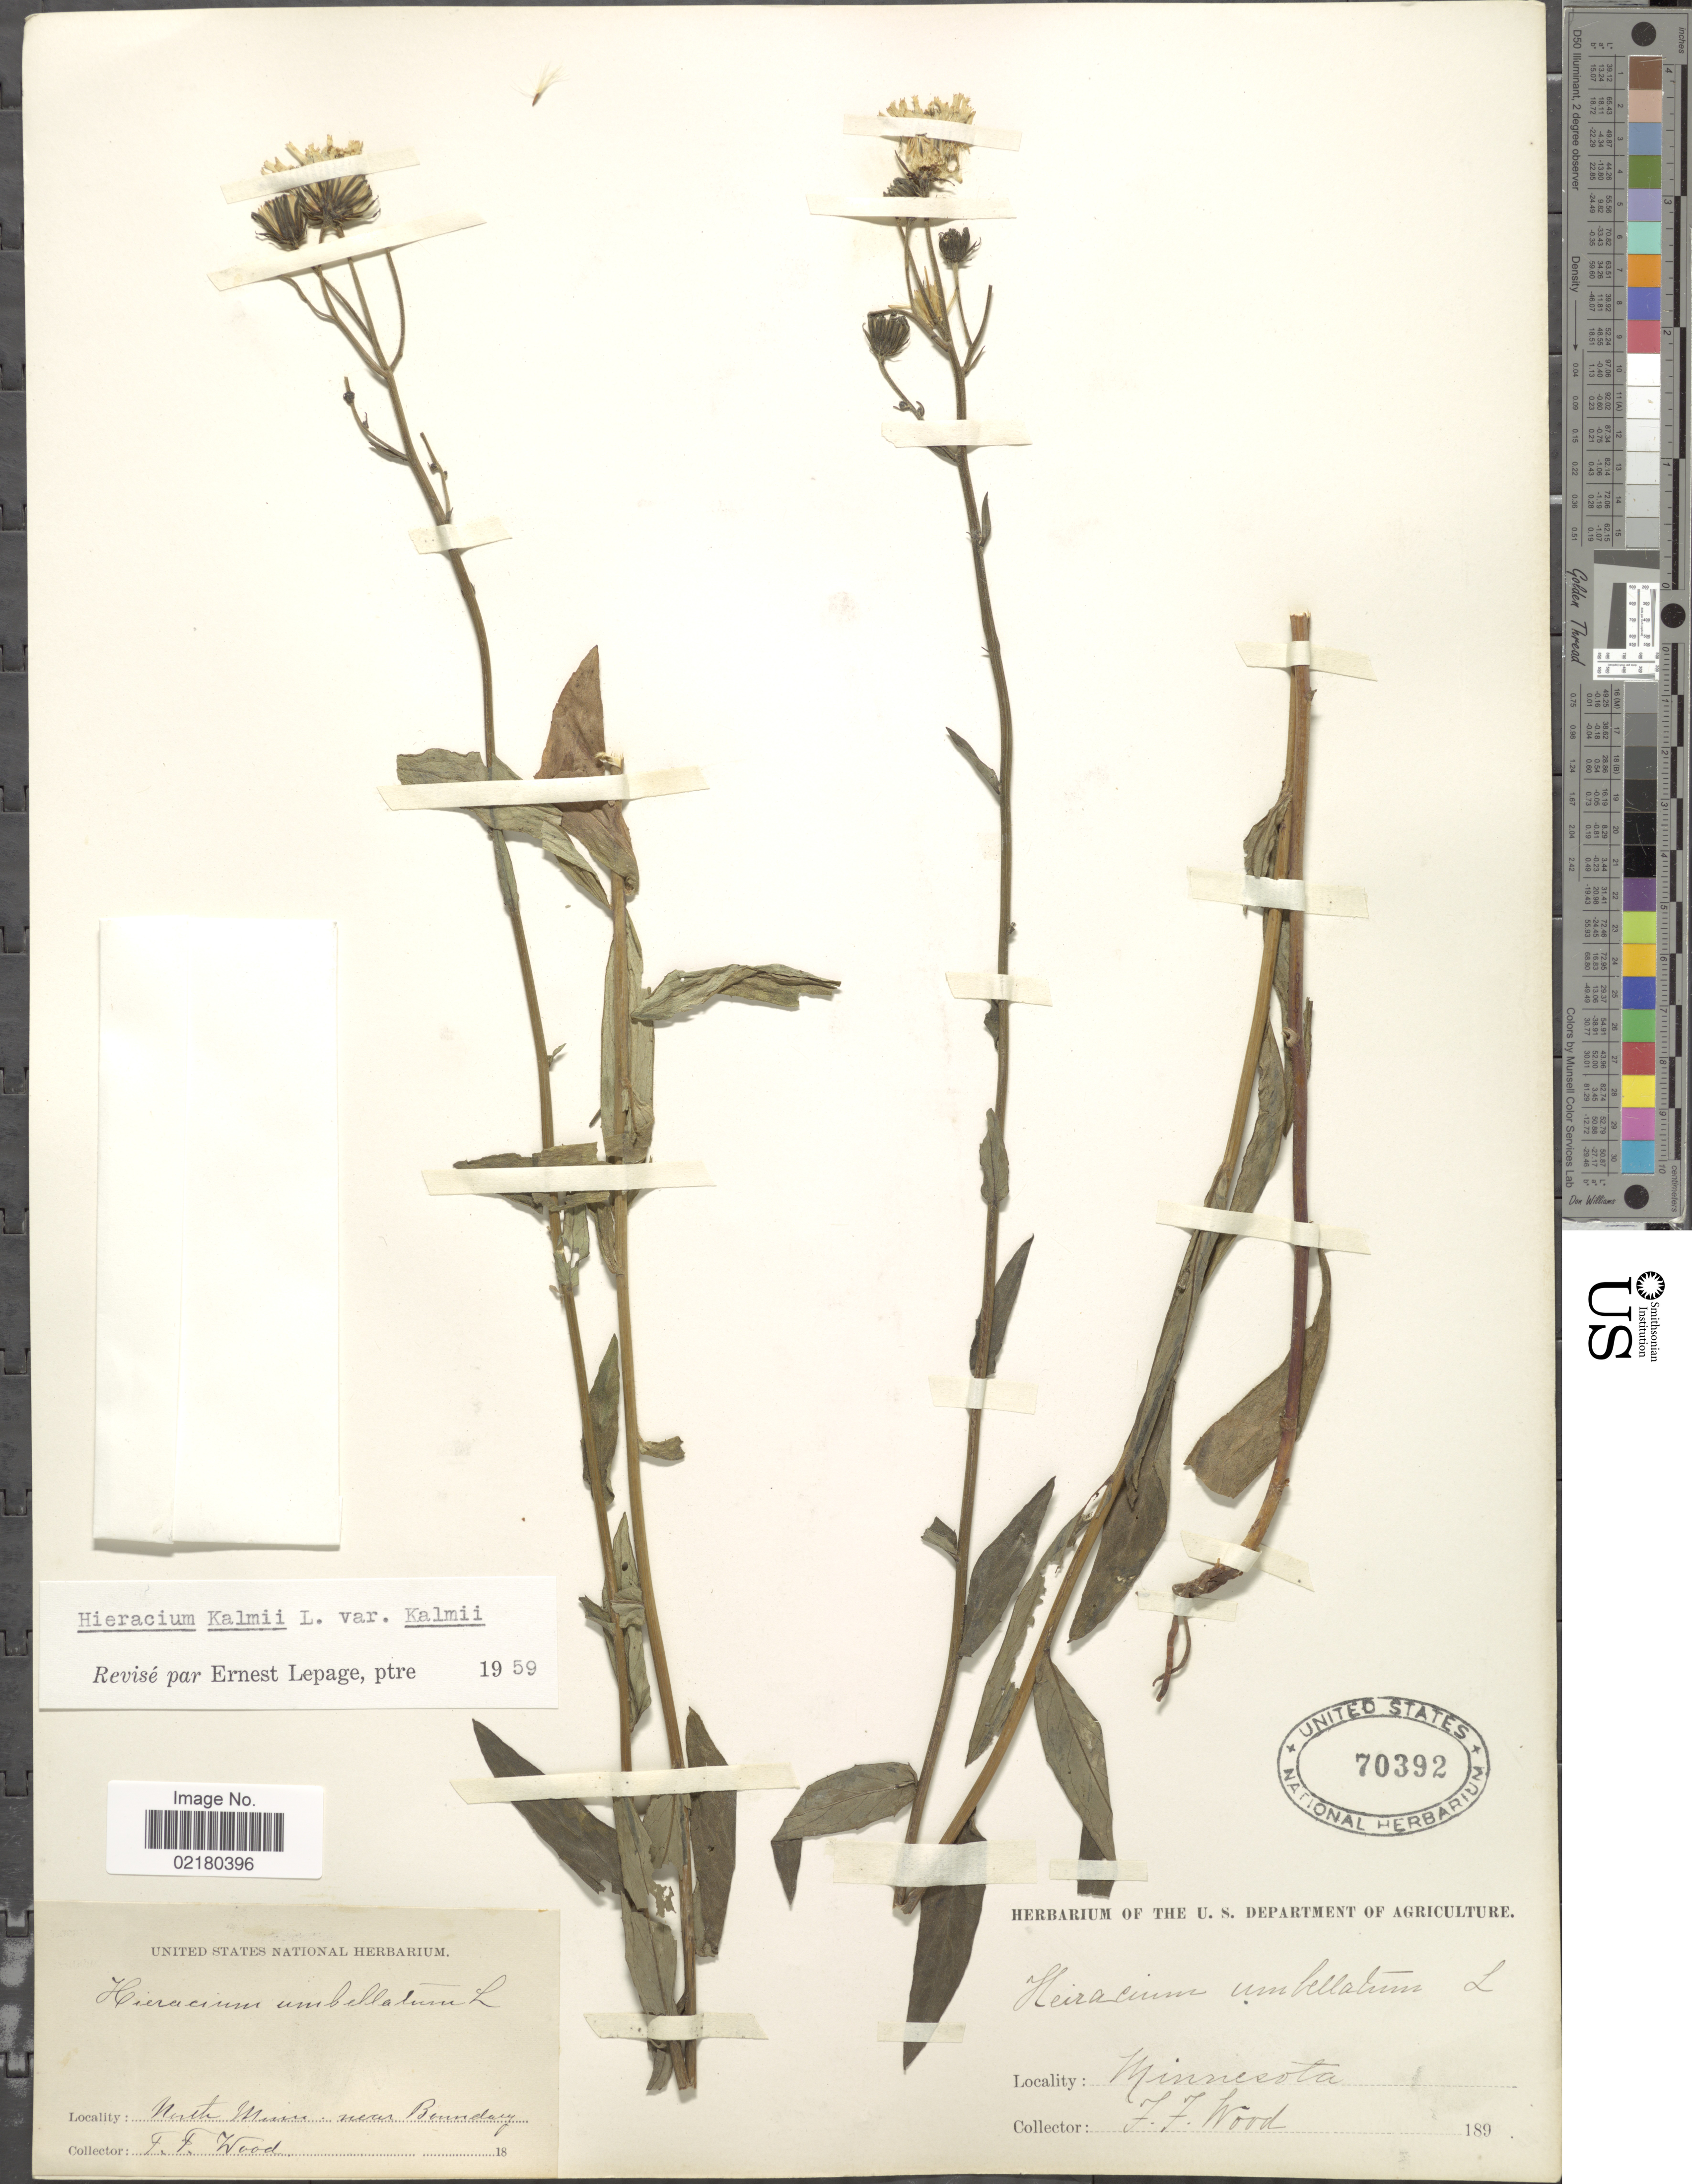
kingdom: Plantae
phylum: Tracheophyta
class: Magnoliopsida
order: Asterales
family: Asteraceae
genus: Hieracium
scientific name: Hieracium umbellatum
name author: L.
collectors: F. Wood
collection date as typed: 189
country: United States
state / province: Minnesota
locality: North Minn. near Boundary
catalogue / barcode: US 70392